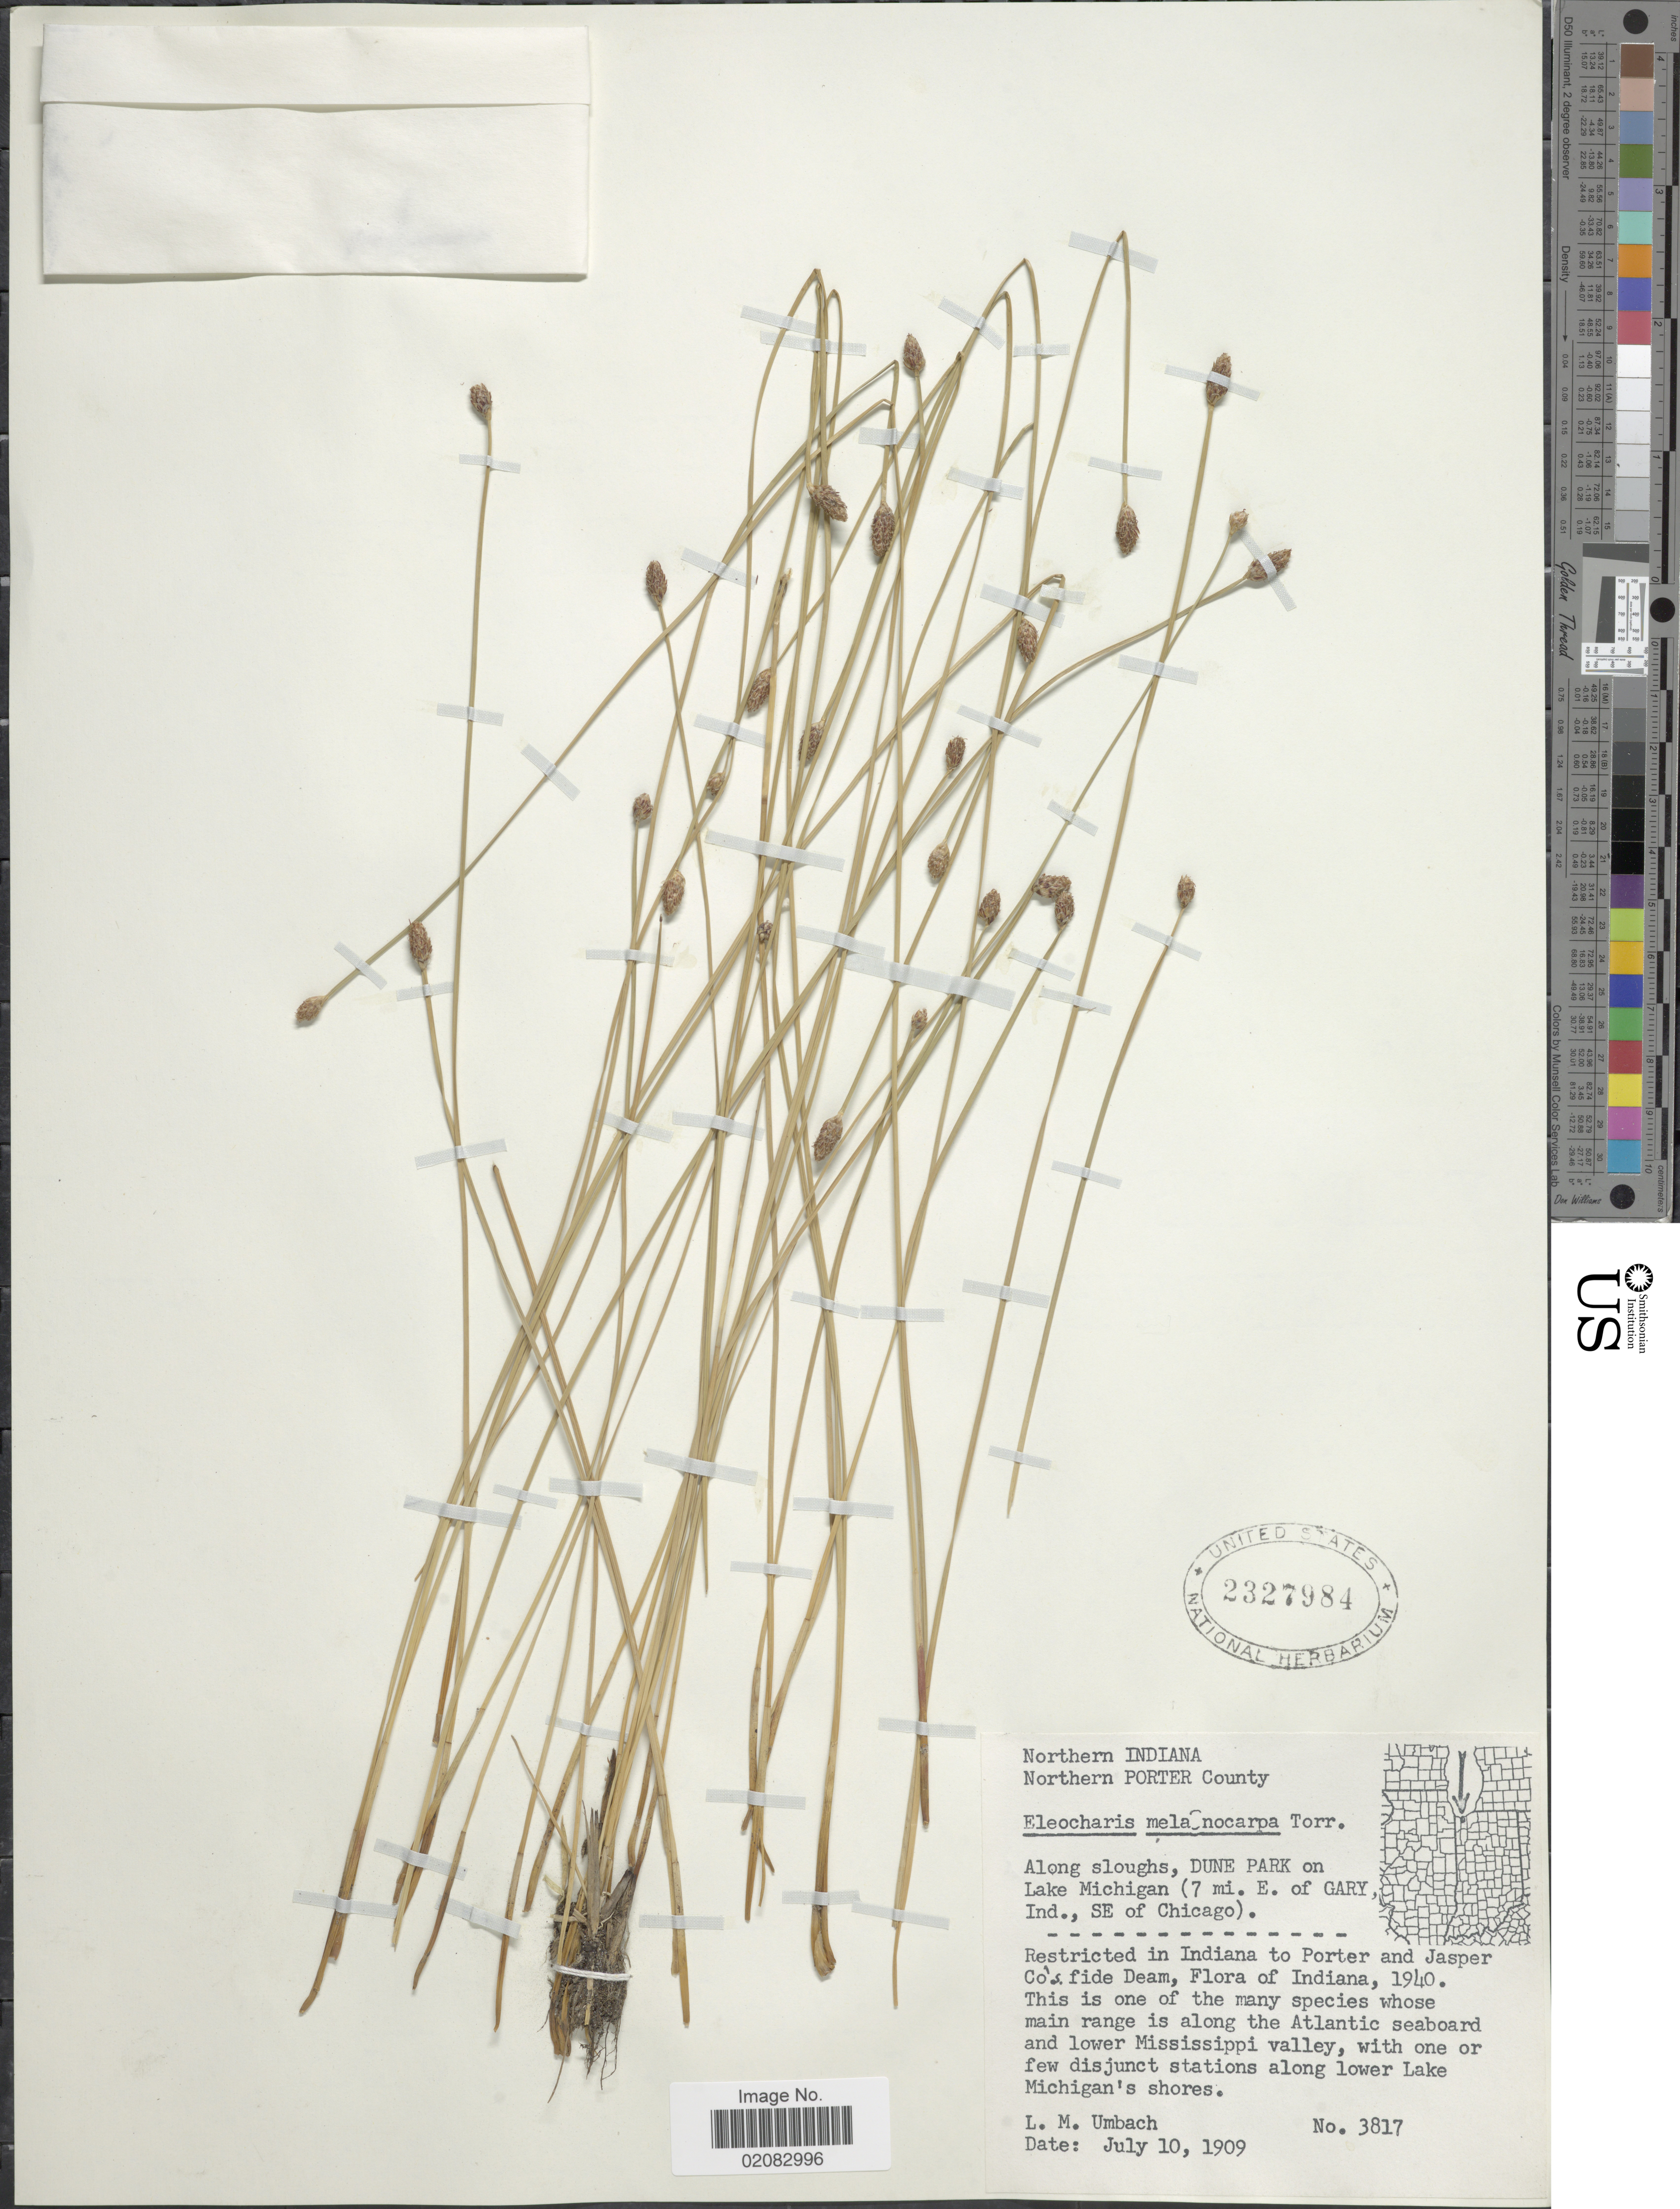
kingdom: Plantae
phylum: Tracheophyta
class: Liliopsida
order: Poales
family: Cyperaceae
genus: Eleocharis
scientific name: Eleocharis melanocarpa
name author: Torr.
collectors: L. M. Umbach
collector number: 3817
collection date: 1909-07-10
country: United States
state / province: Indiana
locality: Northern Indiana, Northern Porter County, Along sloughs, Dune Park on Lake Michigan (7 mi E of Gary, Ind,. SE of Chicago)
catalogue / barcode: US 2327984